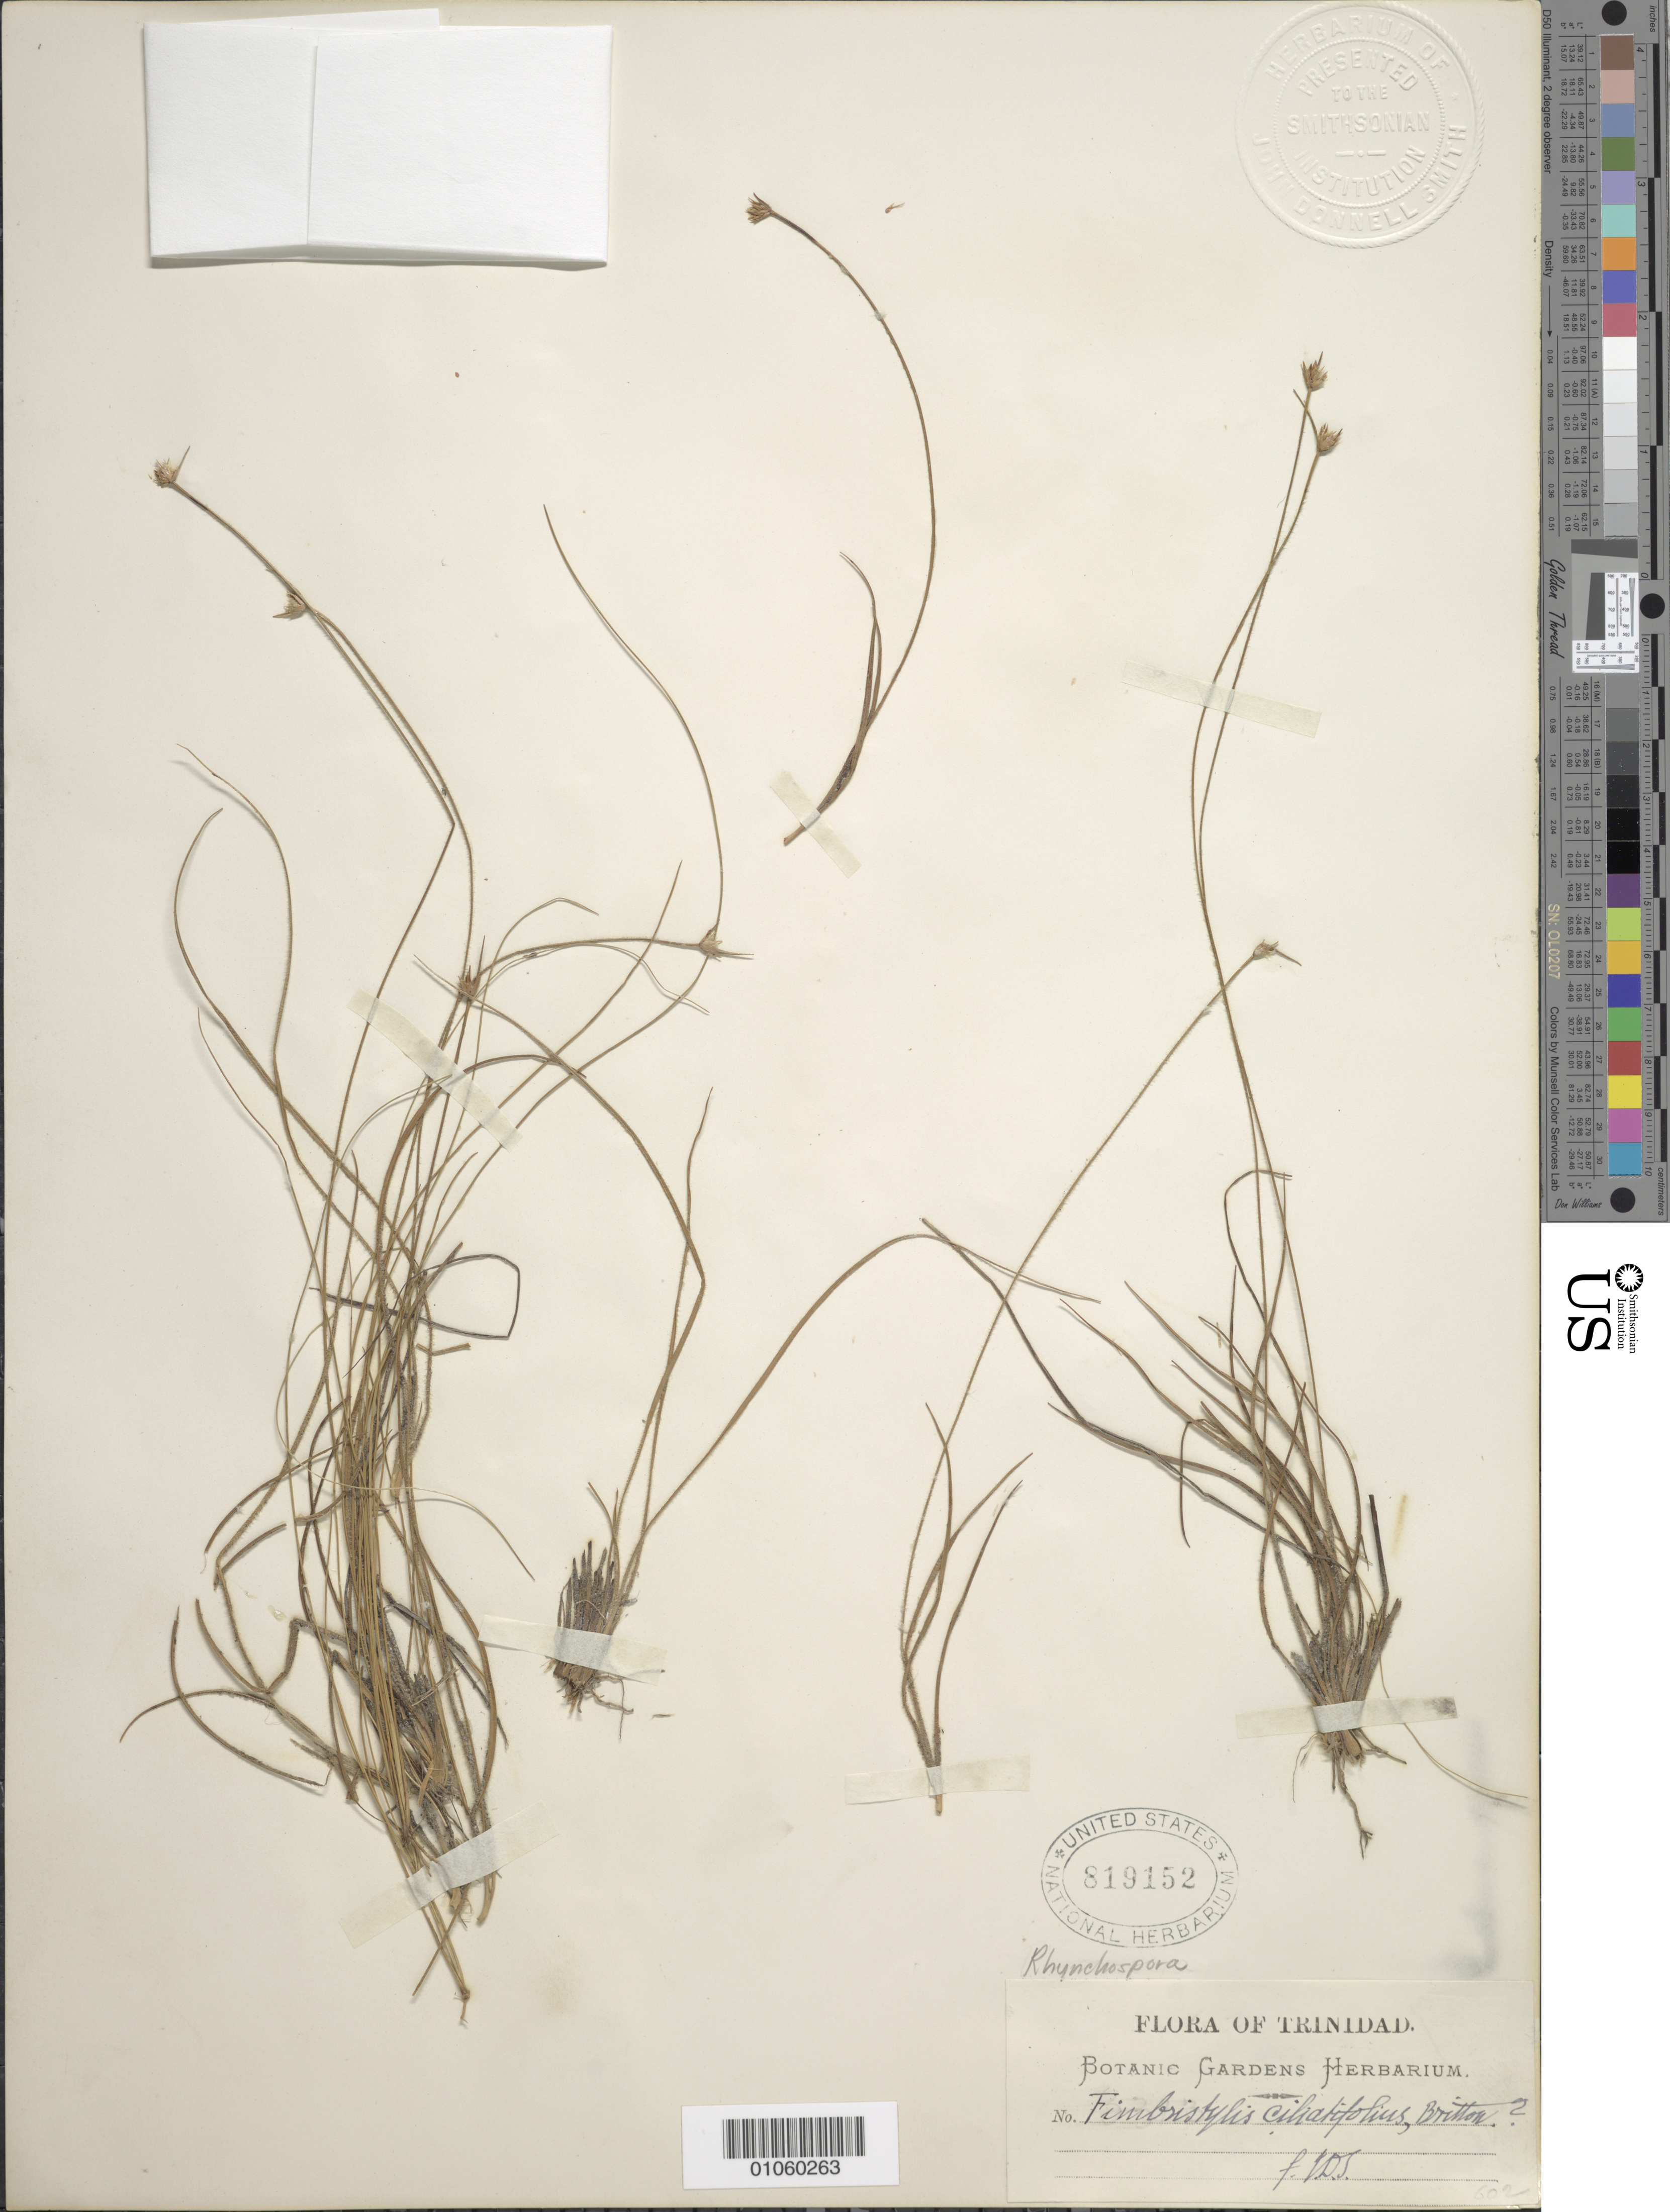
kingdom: Plantae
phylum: Tracheophyta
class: Liliopsida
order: Poales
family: Cyperaceae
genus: Rhynchospora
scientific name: Rhynchospora barbata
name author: (Vahl) Kunth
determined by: Alves, K.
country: Trinidad and Tobago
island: Trinidad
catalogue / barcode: US 819152